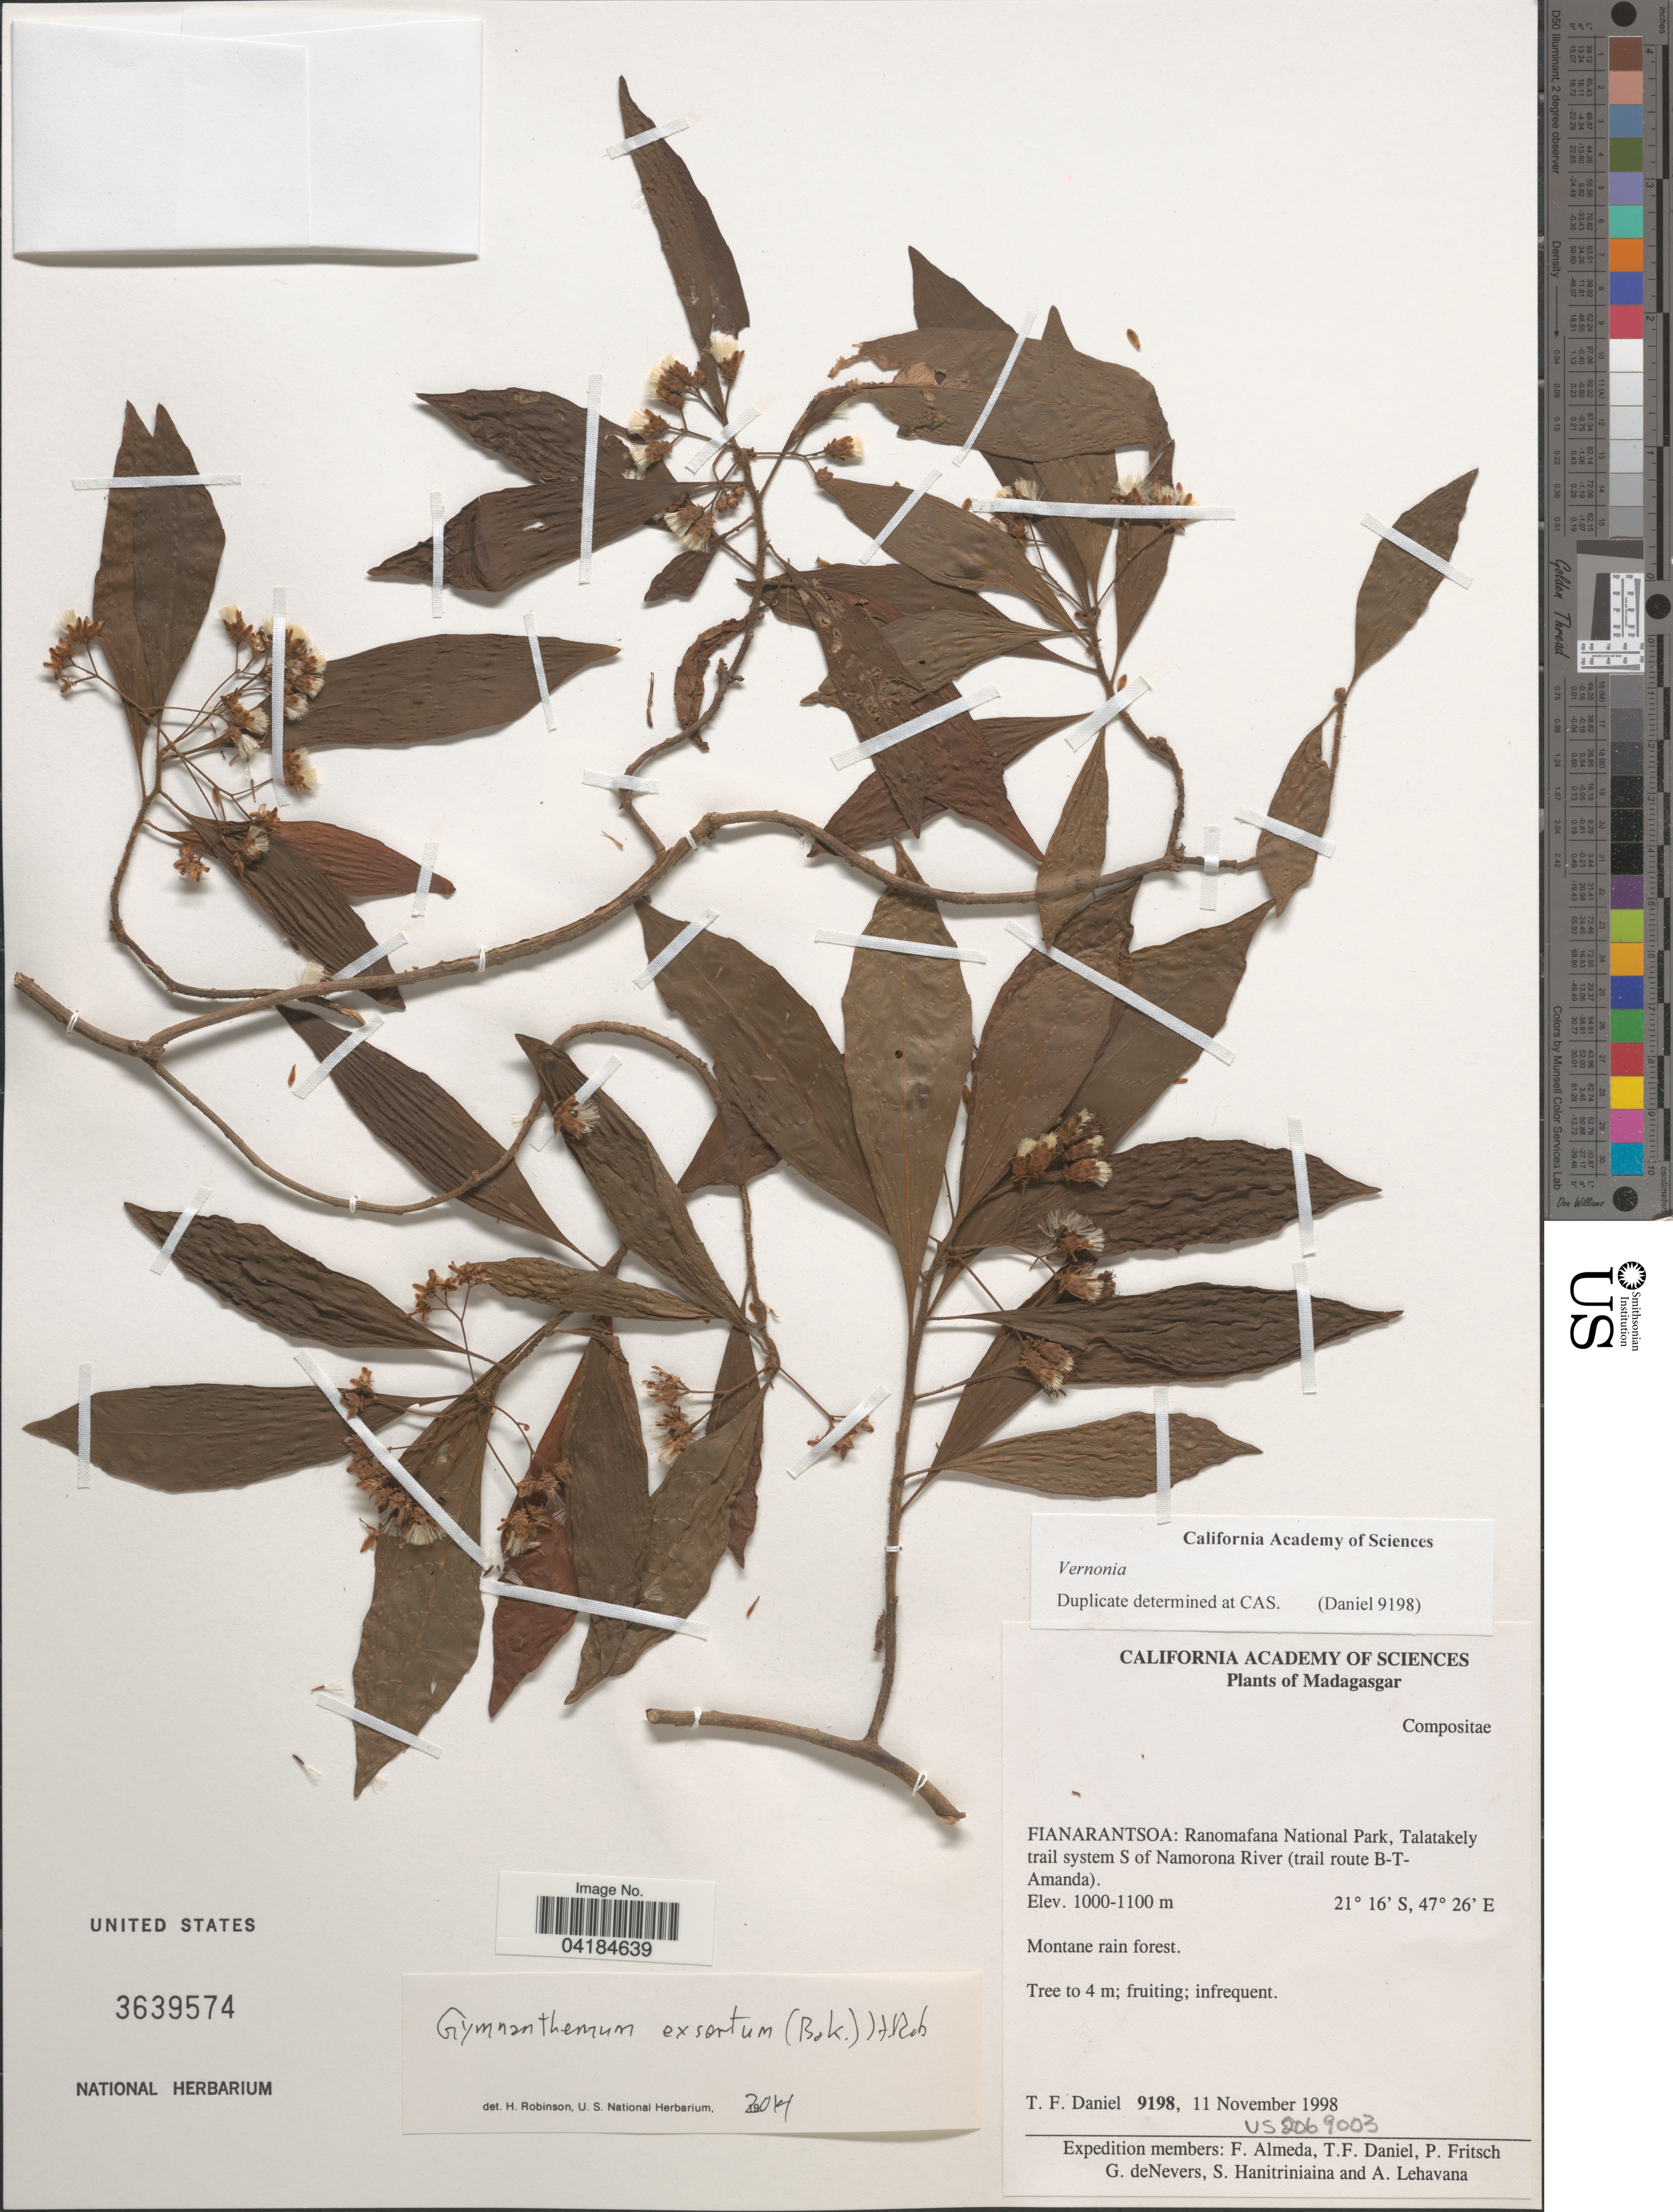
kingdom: Plantae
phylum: Tracheophyta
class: Magnoliopsida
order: Asterales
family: Asteraceae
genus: Gymnanthemum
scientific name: Gymnanthemum exsertum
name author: (Baker) H. Rob.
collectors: T. F. Daniel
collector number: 9198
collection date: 1998-11-11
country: Madagascar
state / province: Vatovavy Fitovinany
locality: Ranomafana National Park, Talatakely trail system S of Namorona River (trail route B-T-Amanda).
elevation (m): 1000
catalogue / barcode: US 3639574